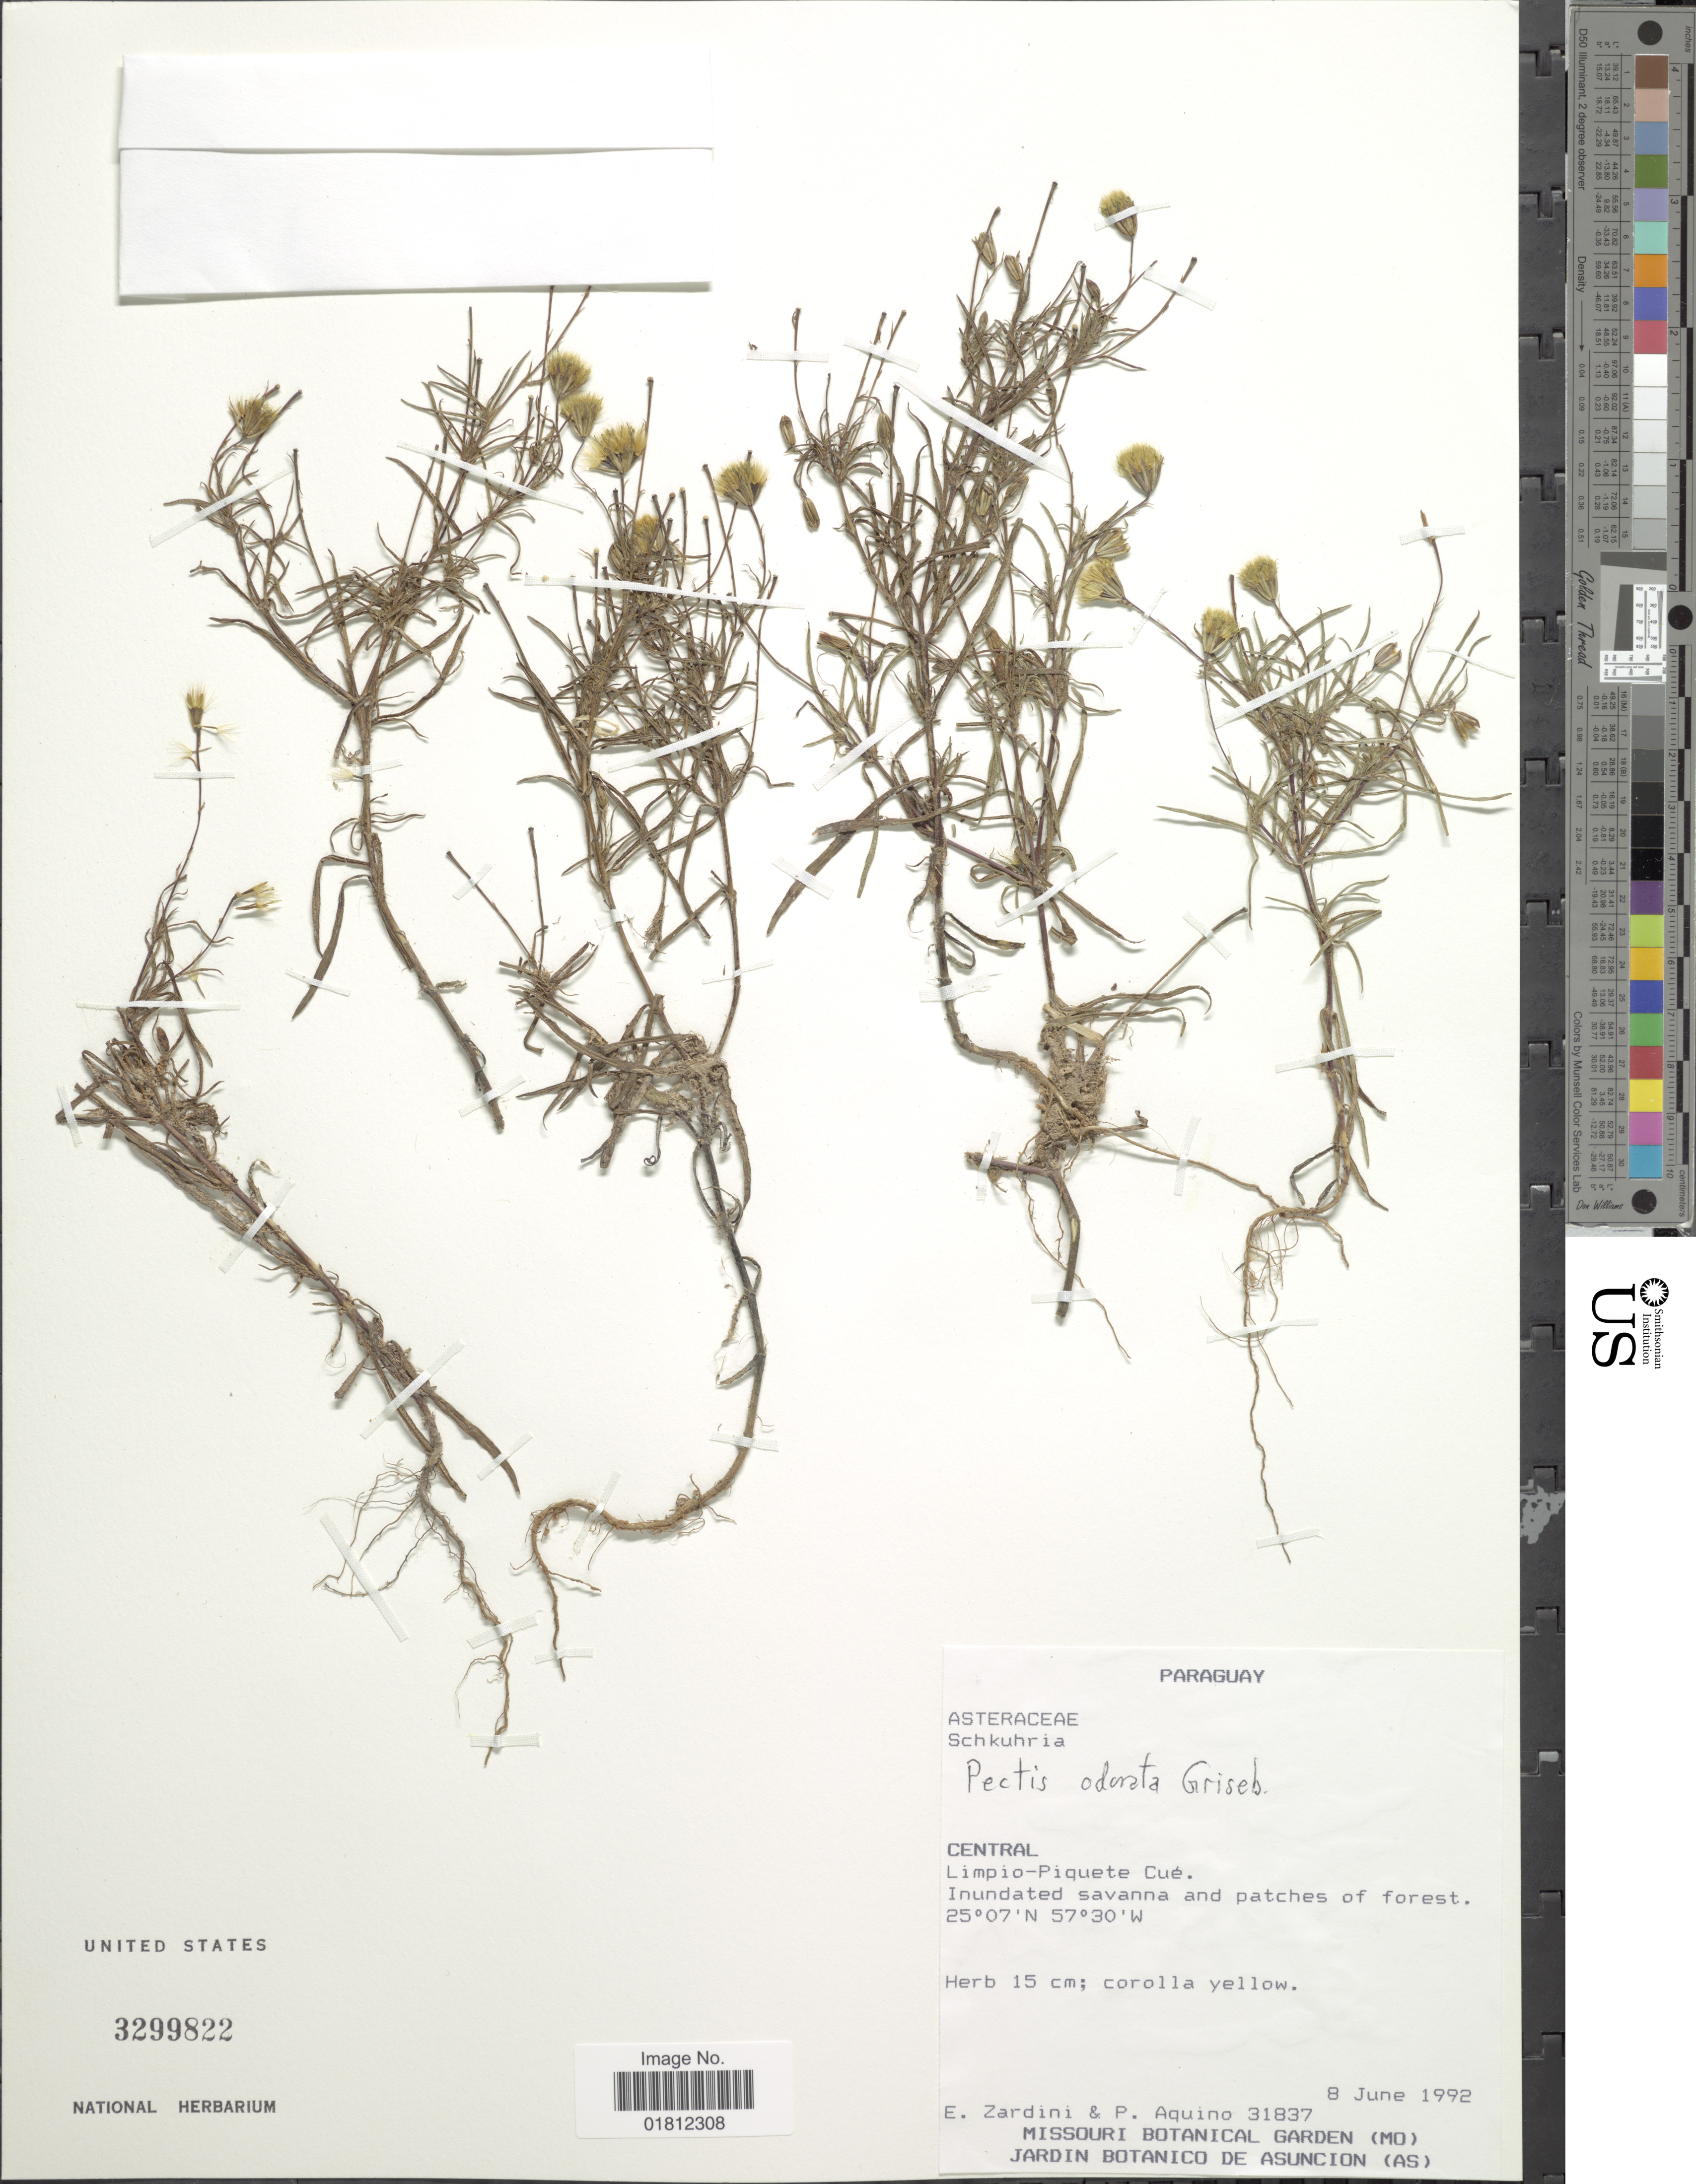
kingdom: Plantae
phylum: Tracheophyta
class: Magnoliopsida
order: Asterales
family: Asteraceae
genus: Pectis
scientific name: Pectis odorata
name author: Griseb.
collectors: E. M. Zardini & P. Aquino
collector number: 31837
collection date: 1992-06-08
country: Paraguay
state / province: Central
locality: Central, Limpio-Piquete Cue. Inundated savanna and patches of forest.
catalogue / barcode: US 3299822